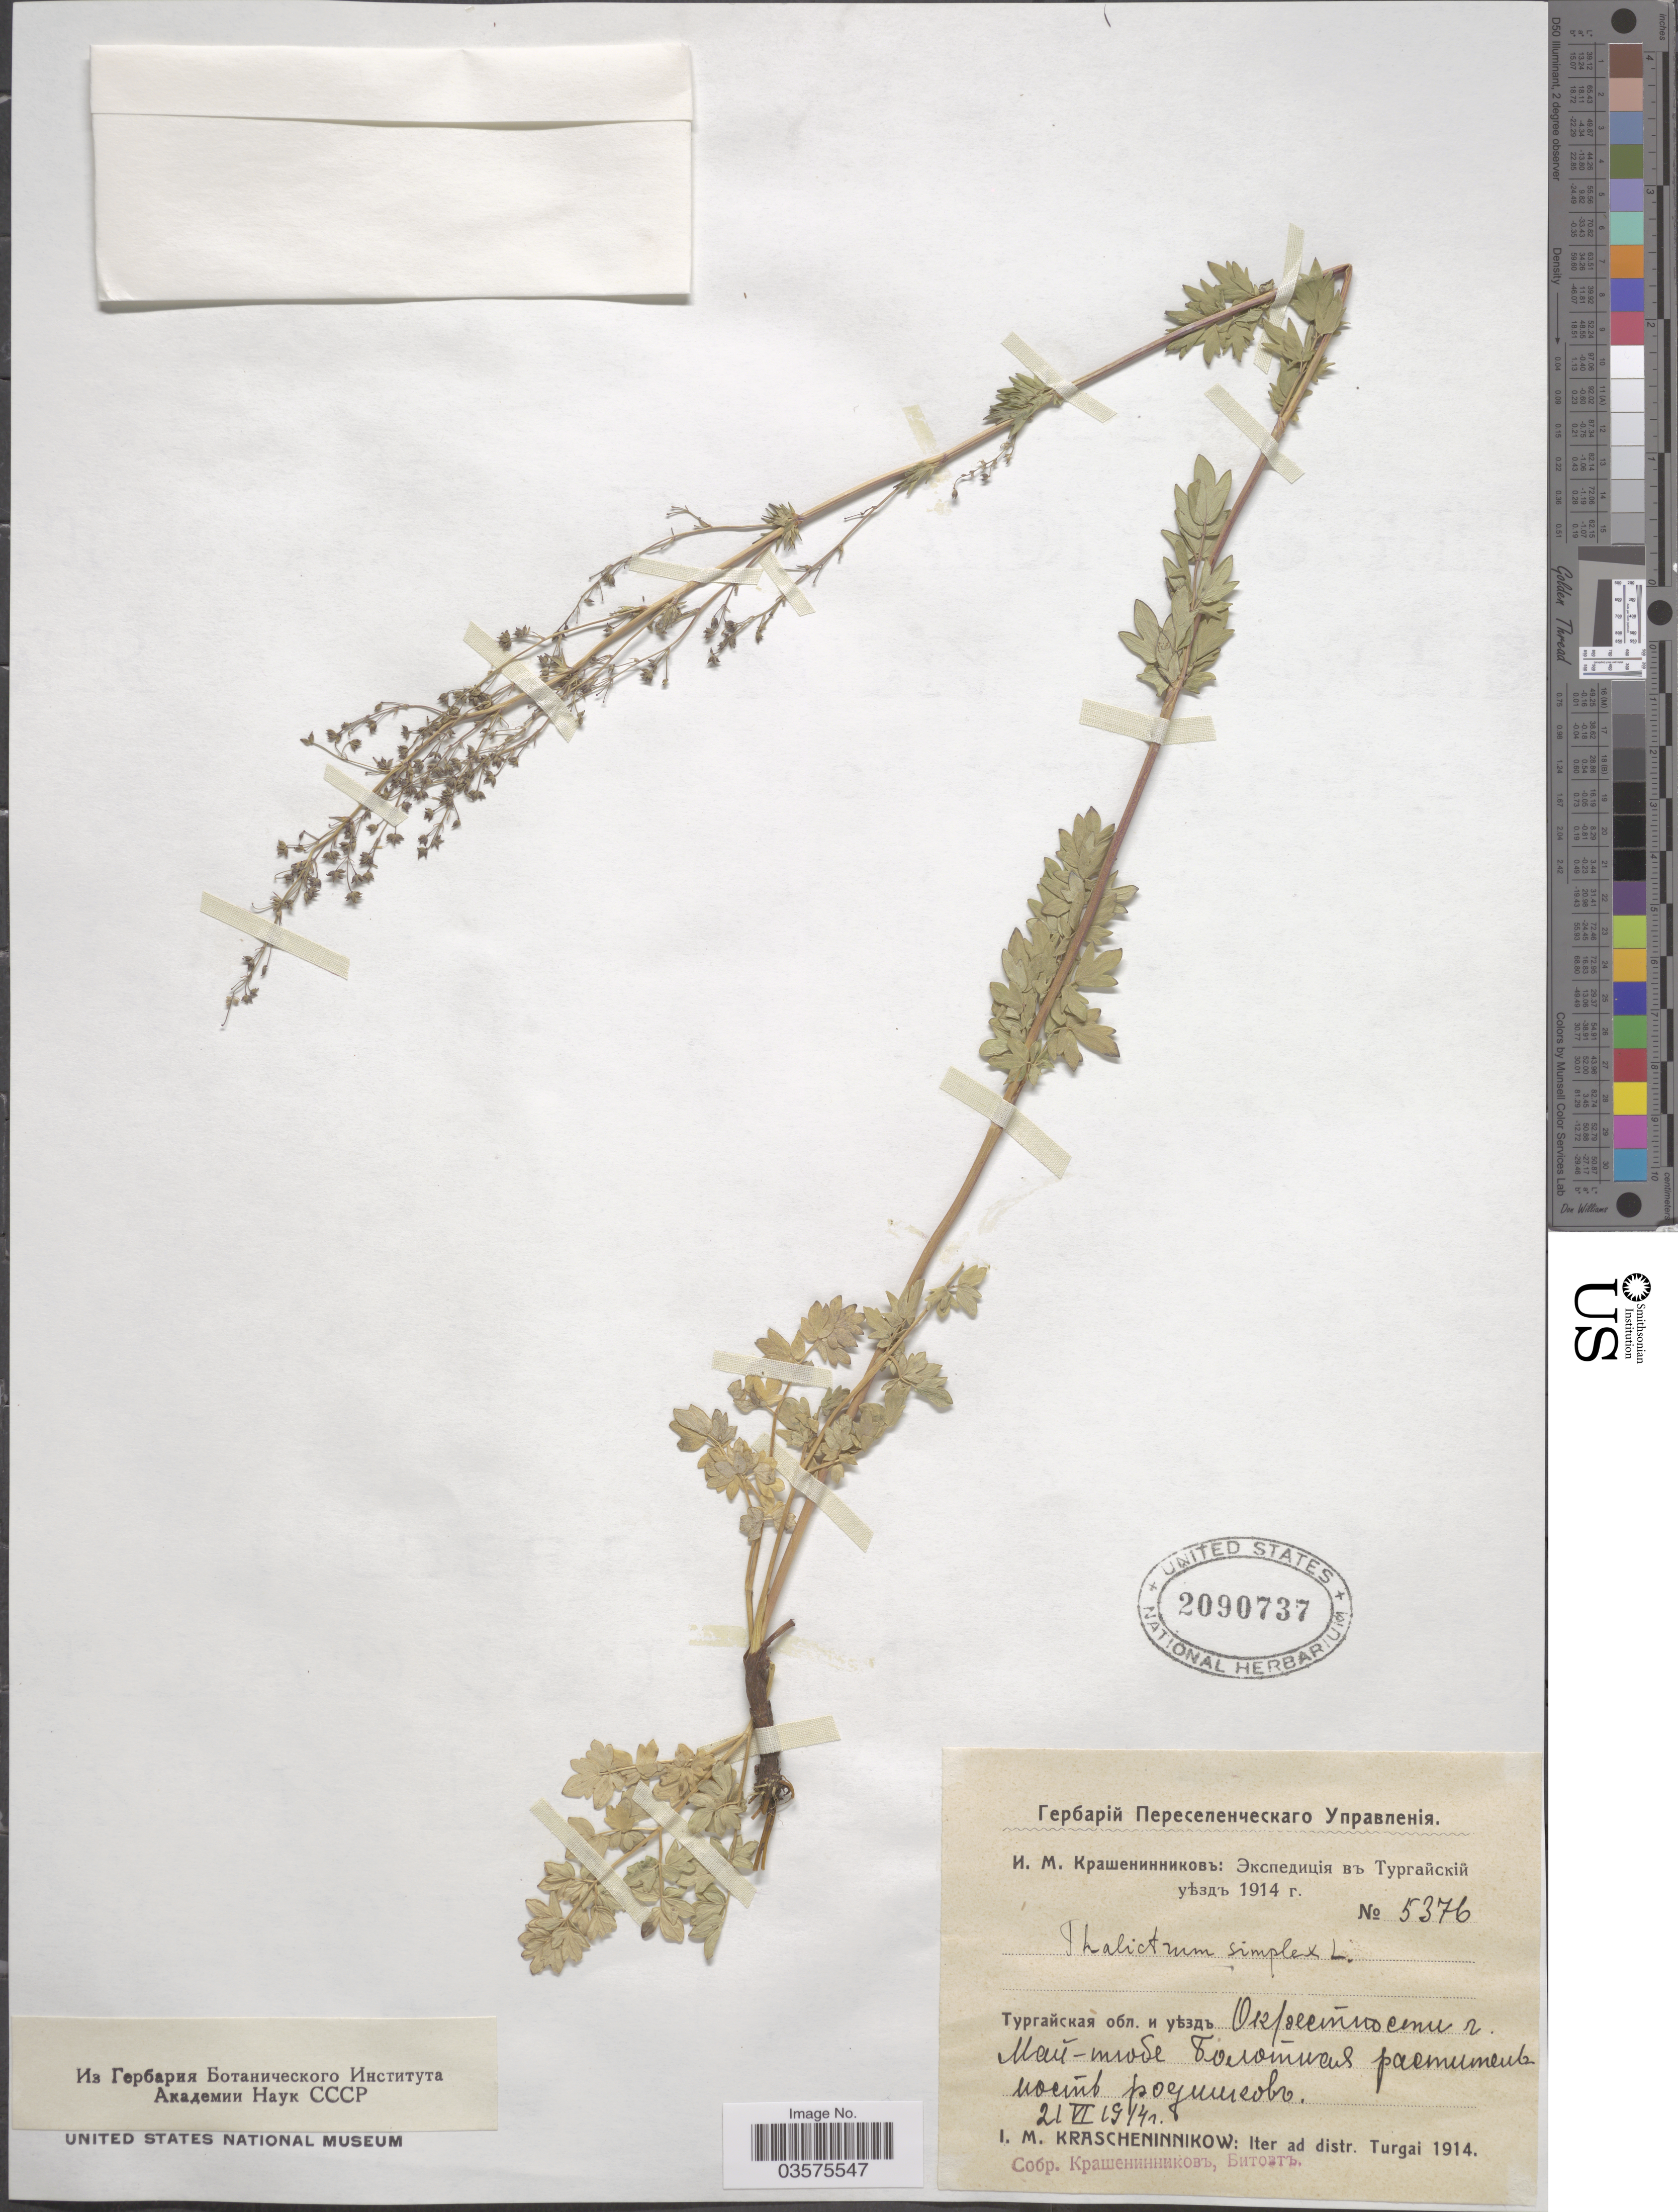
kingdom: Plantae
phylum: Tracheophyta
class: Magnoliopsida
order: Ranunculales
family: Ranunculaceae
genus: Thalictrum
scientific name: Thalictrum simplex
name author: L.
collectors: I. Krascheninnikov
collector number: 5376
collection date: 1914-06-21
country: Kazakhstan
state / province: Aqtobe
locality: Maytobe. Distr. Turgai.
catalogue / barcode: US 2090737